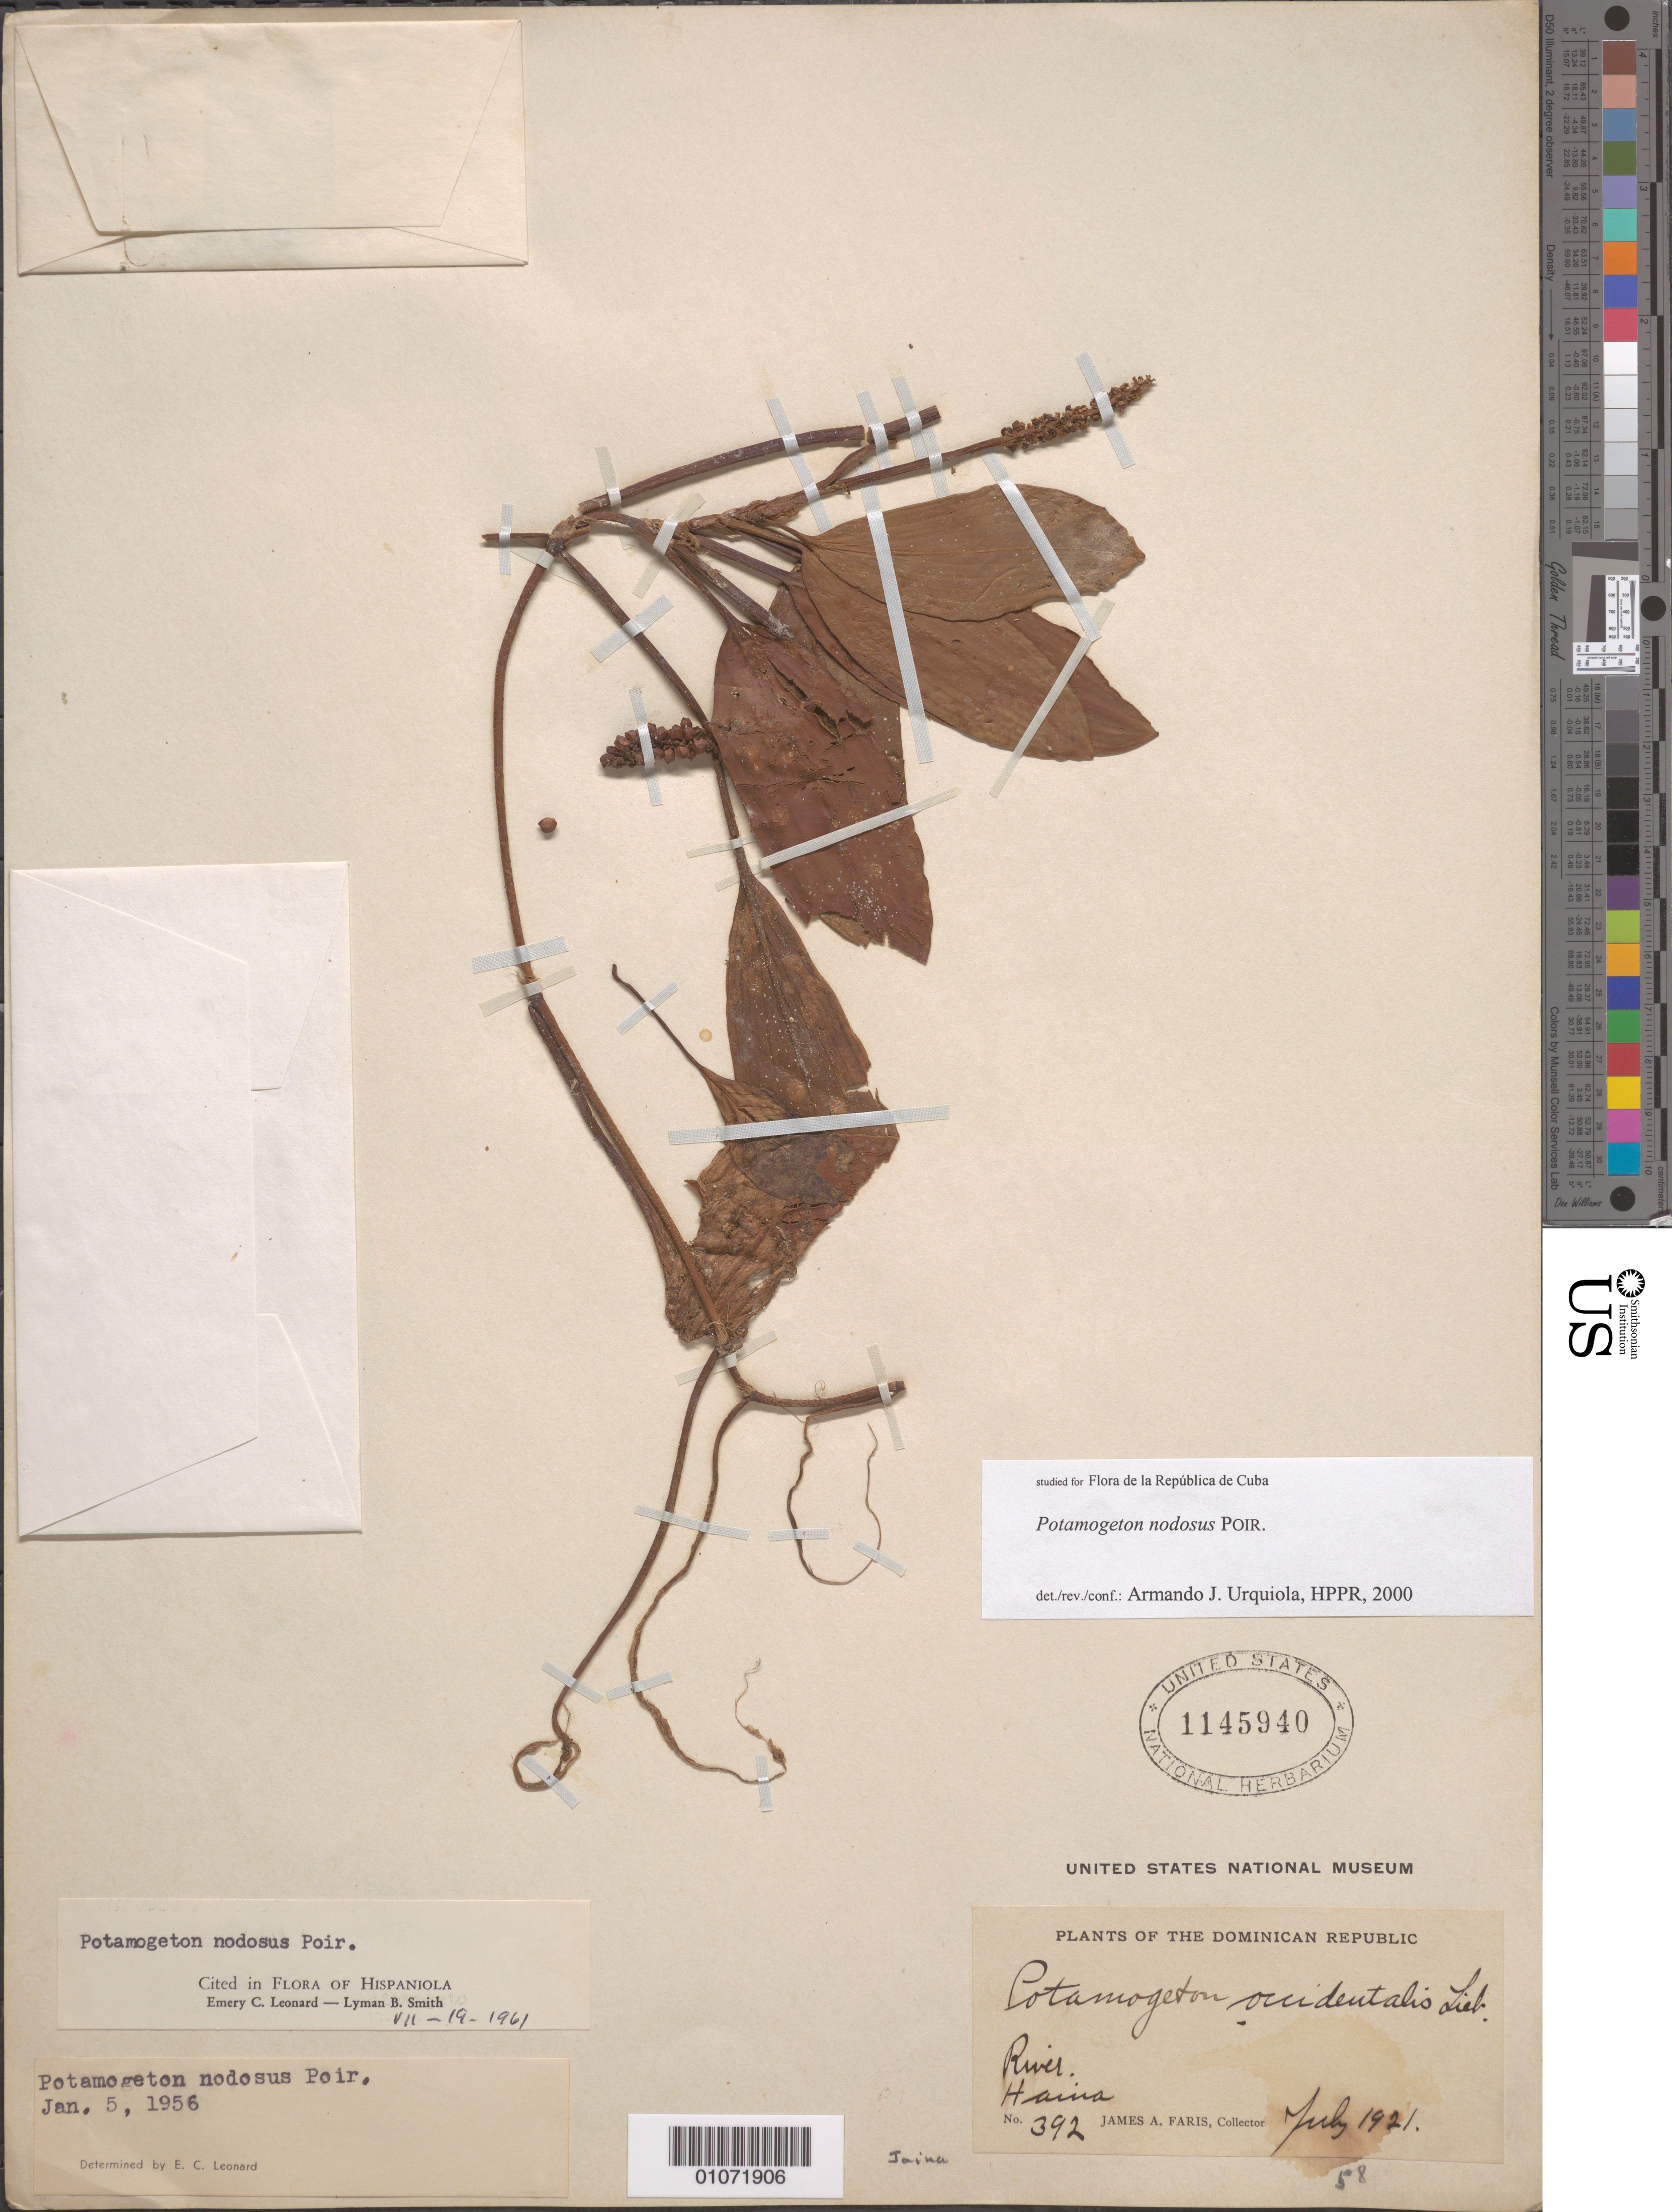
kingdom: Plantae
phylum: Tracheophyta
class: Liliopsida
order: Alismatales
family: Potamogetonaceae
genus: Potamogeton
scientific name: Potamogeton nodosus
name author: Poir.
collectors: J. Faris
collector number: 392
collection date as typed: Jul 1921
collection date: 1921-07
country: Dominican Republic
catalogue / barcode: US 1145940